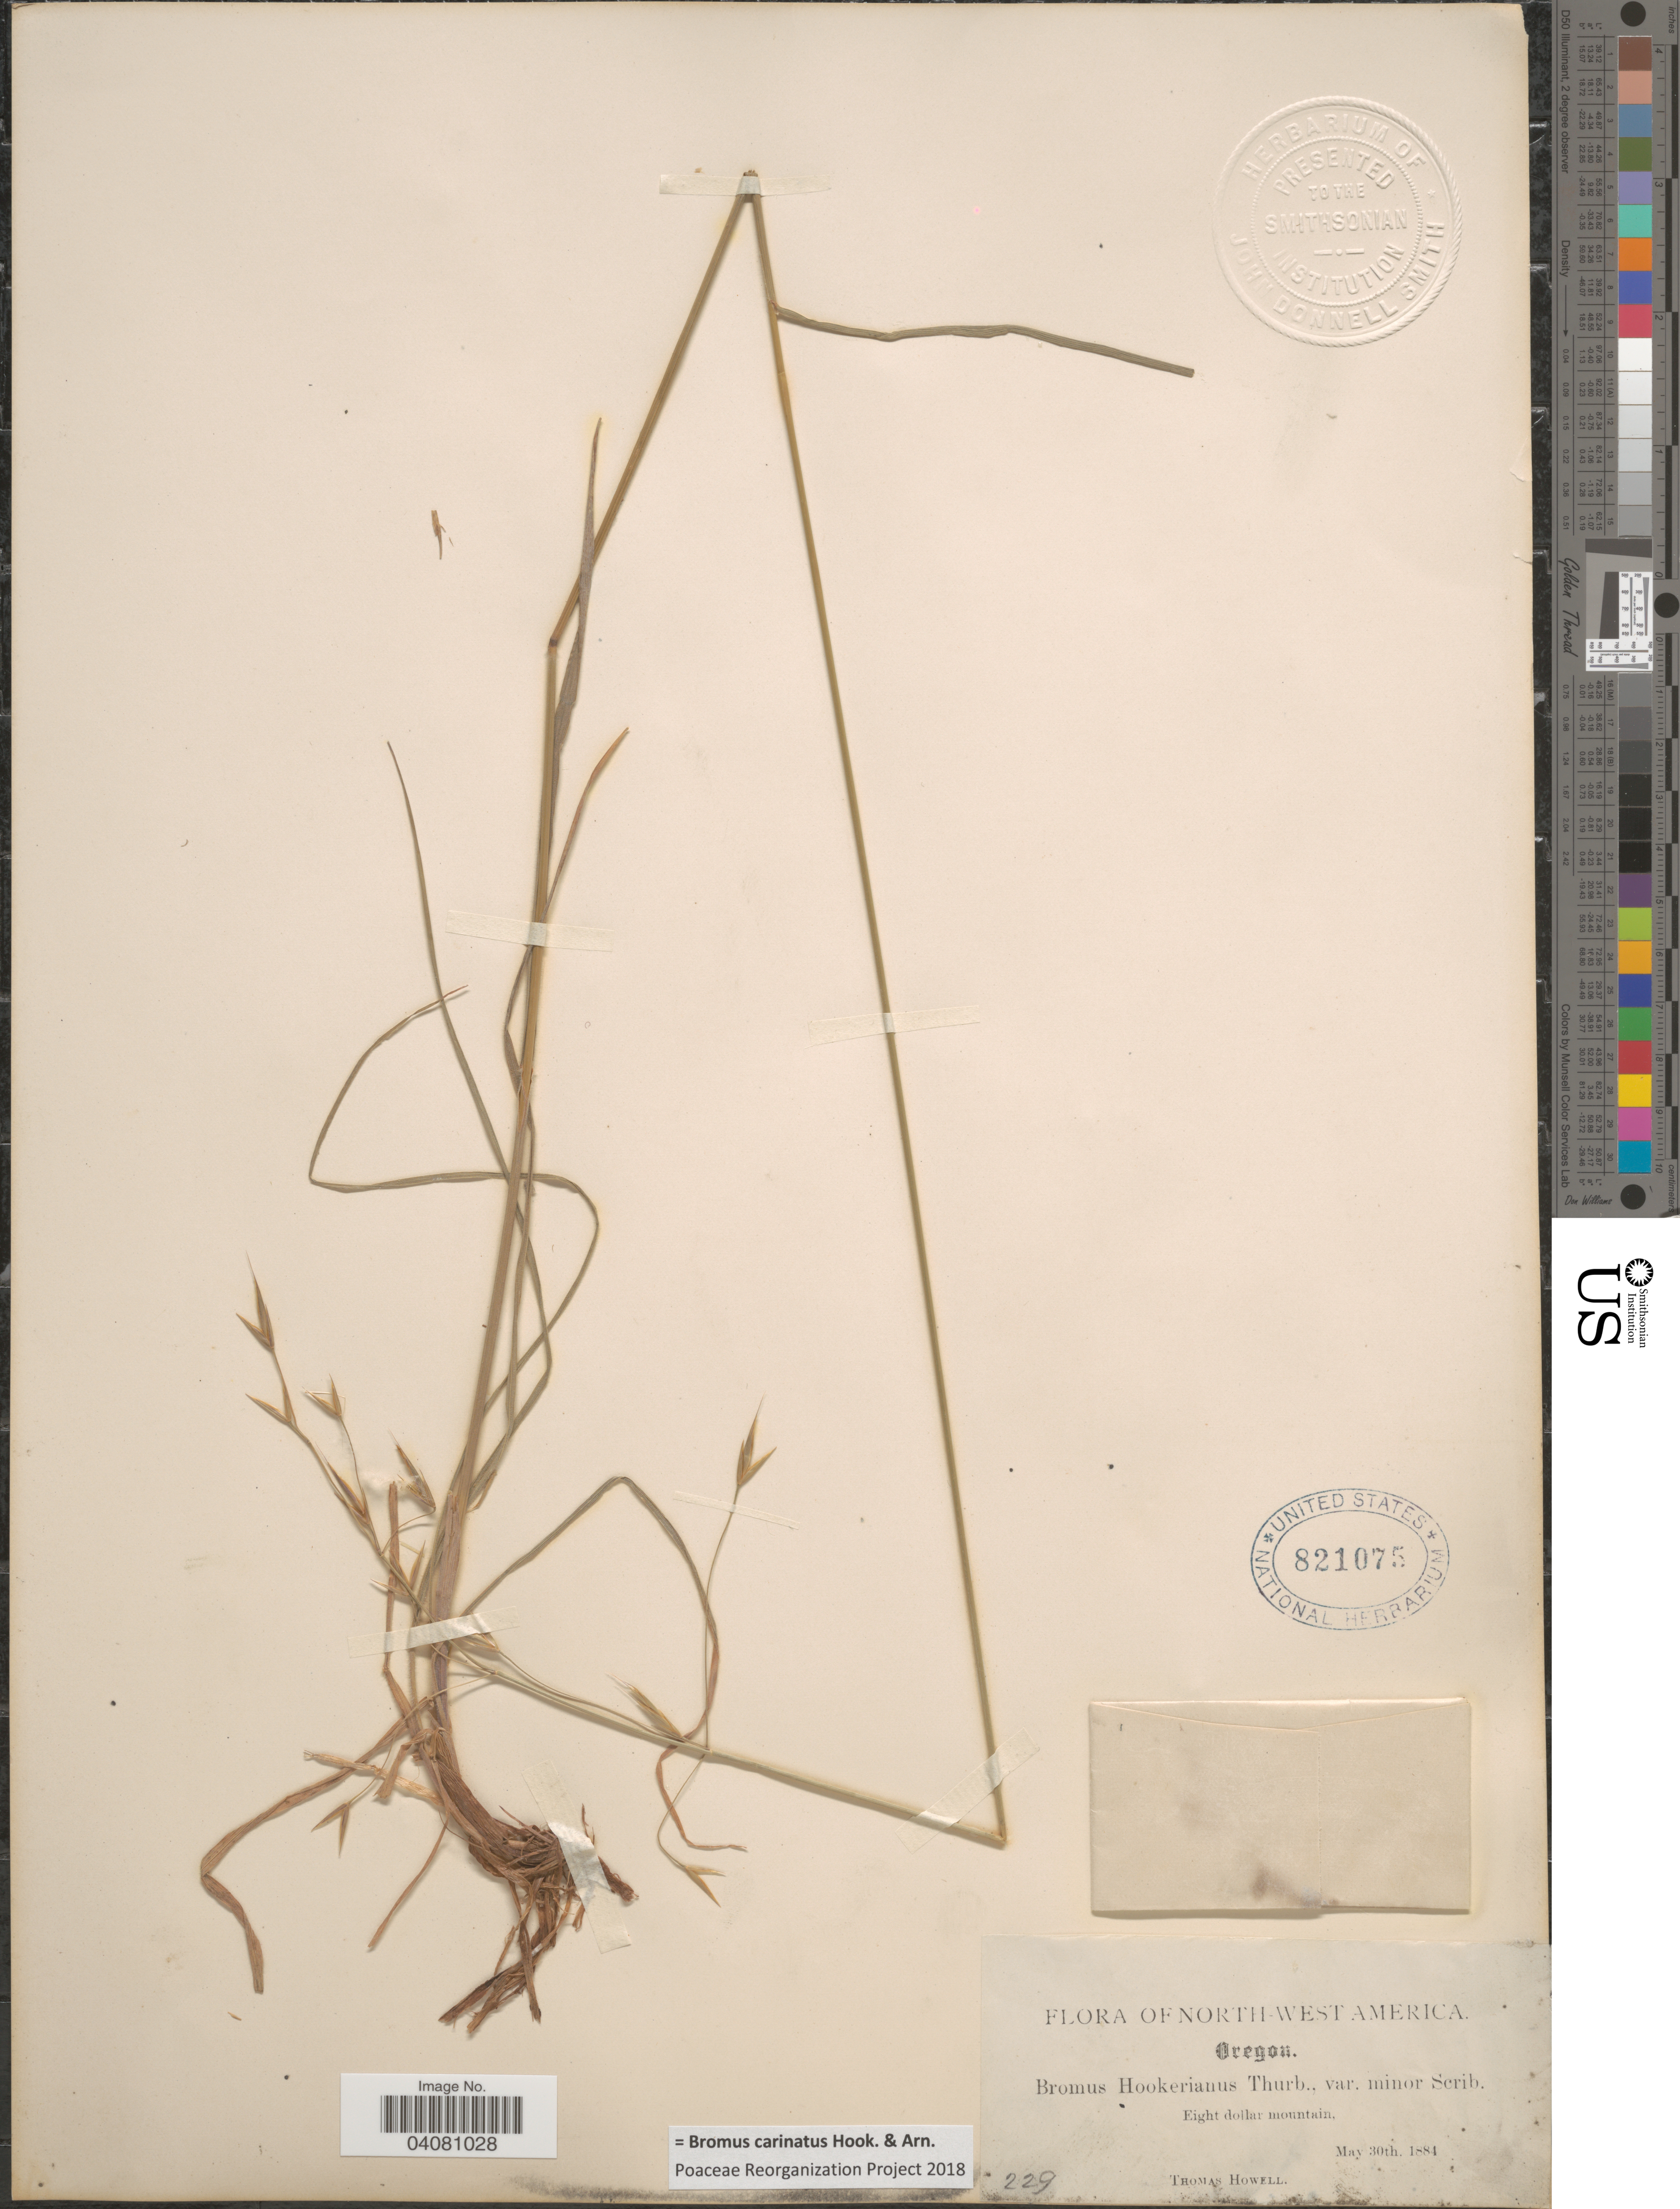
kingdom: Plantae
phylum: Tracheophyta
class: Liliopsida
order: Poales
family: Poaceae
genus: Bromus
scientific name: Bromus carinatus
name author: Hook. & Arn.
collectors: T. Howell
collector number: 229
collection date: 1884-05-30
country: United States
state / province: Oregon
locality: North-West America. Eight dollar mountains.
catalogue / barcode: US 821075